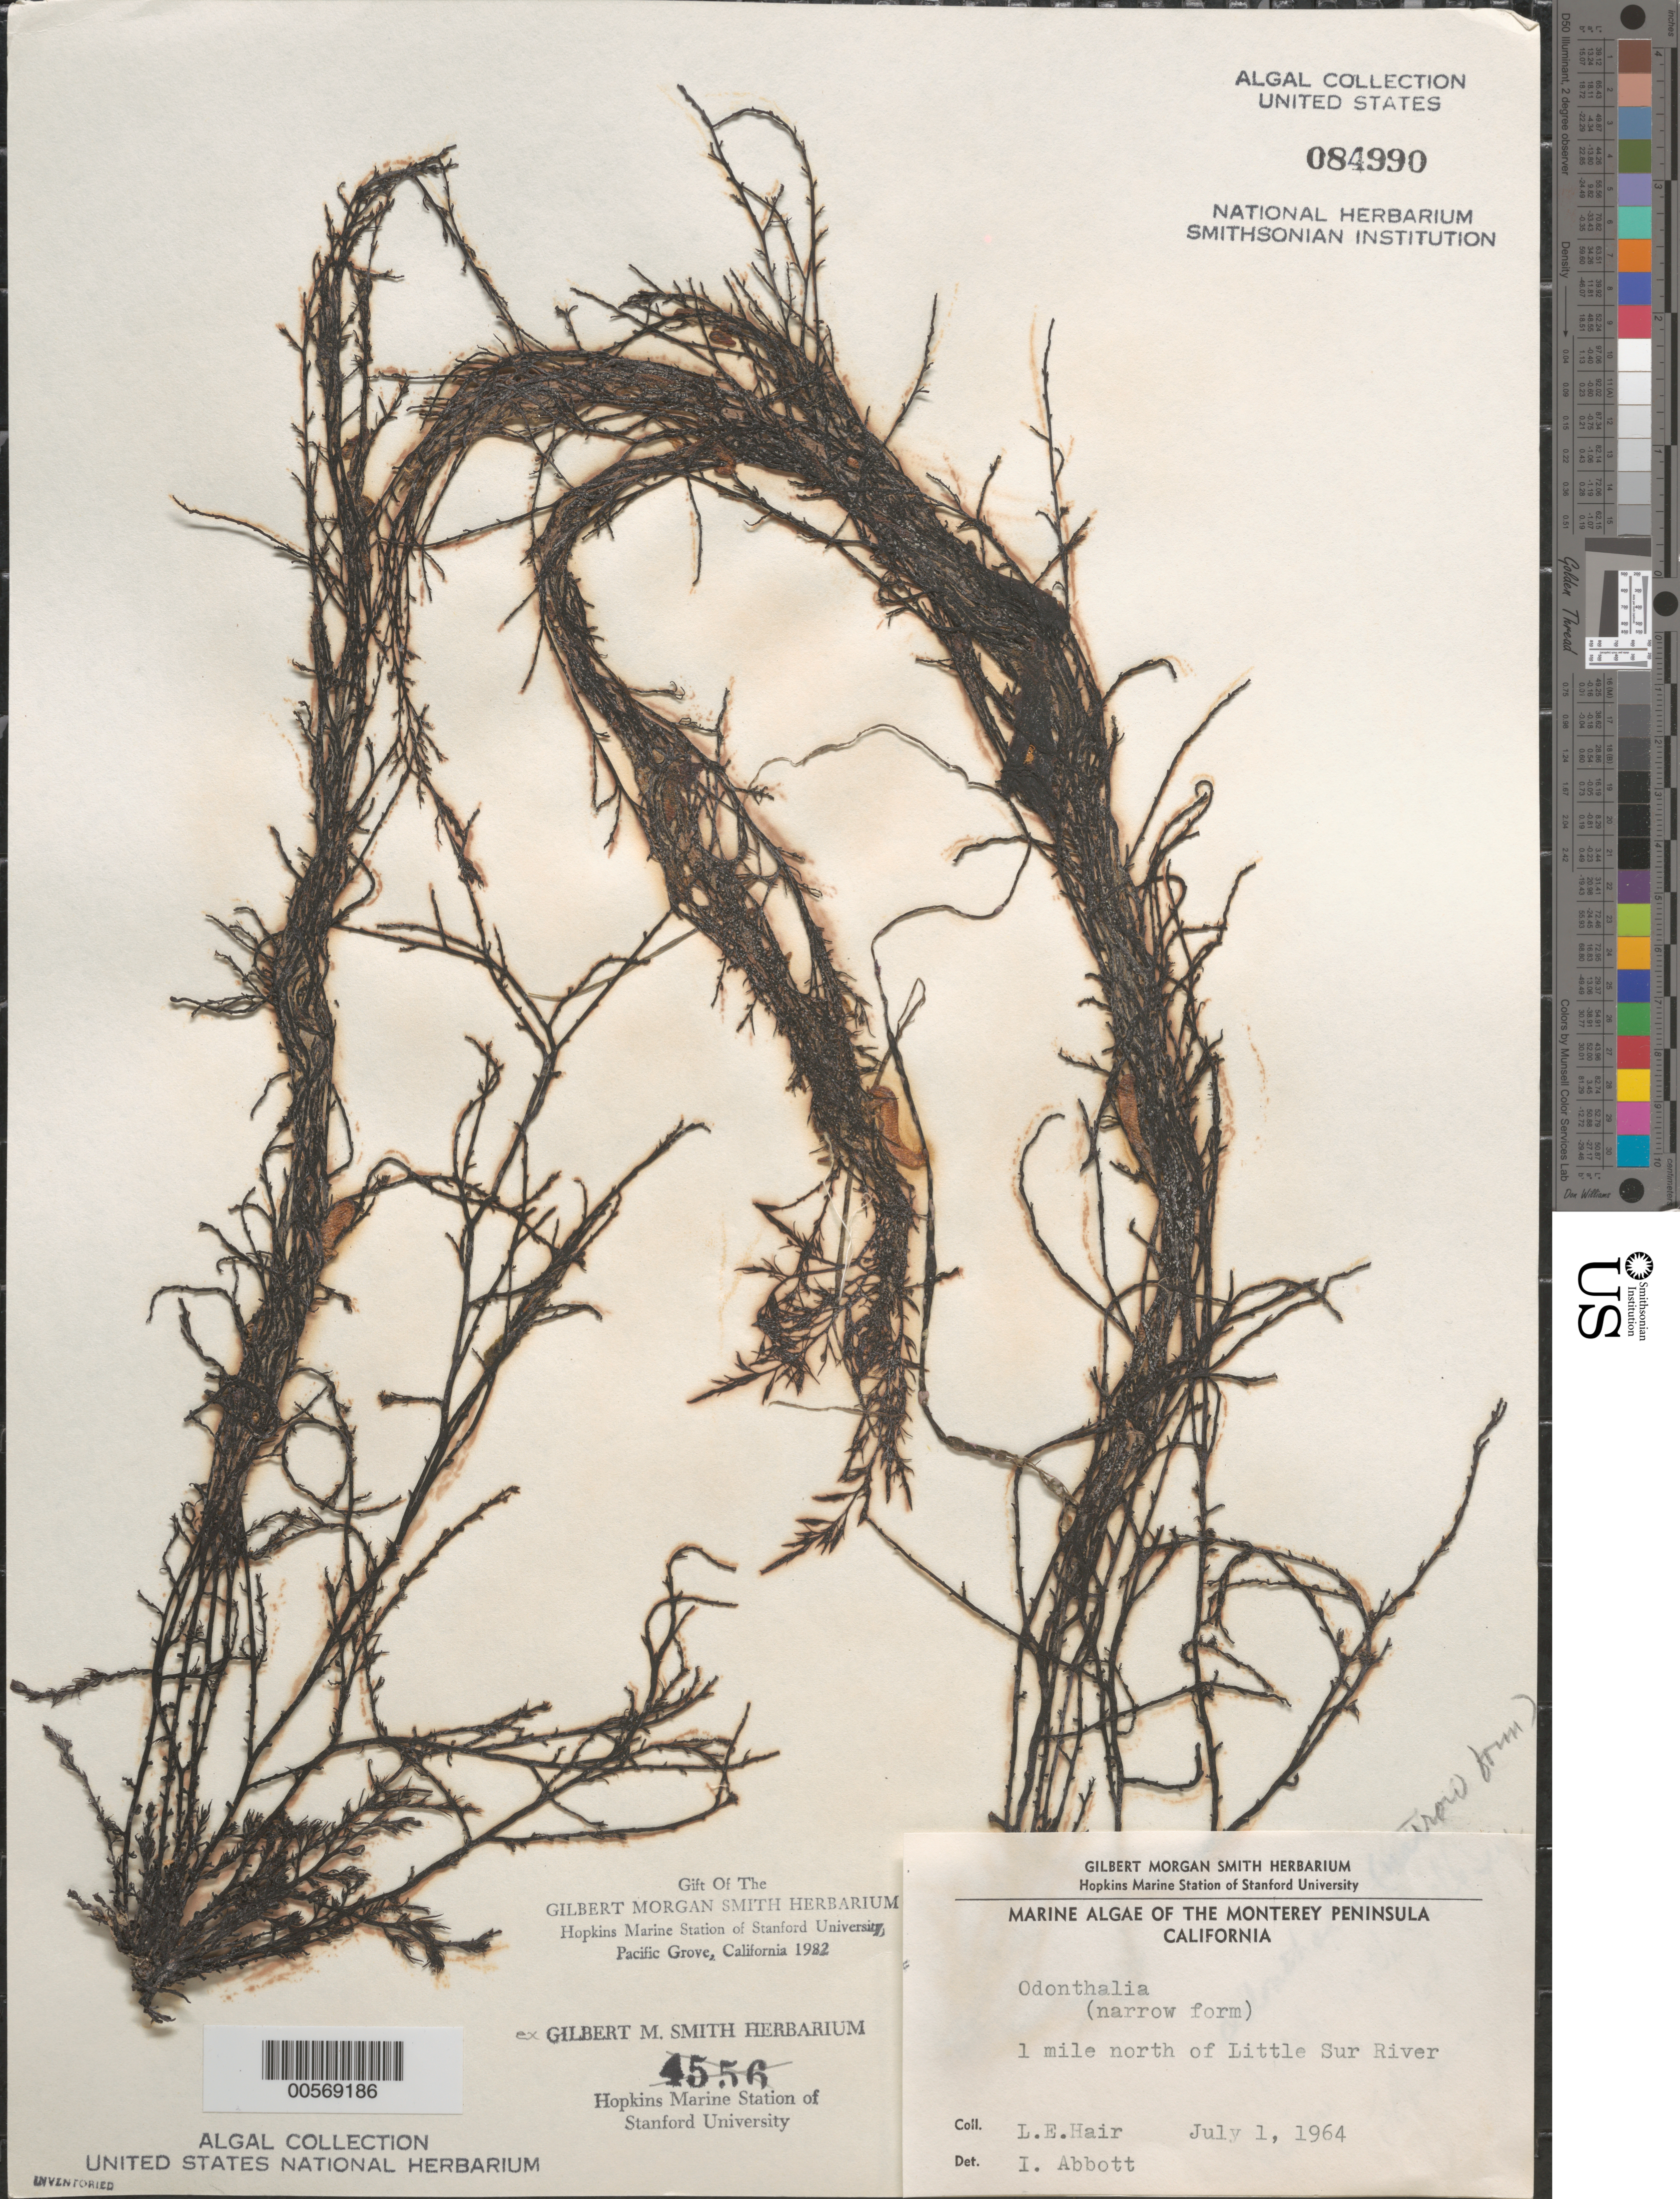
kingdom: Plantae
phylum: Rhodophyta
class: Florideophyceae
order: Ceramiales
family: Rhodomelaceae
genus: Odonthalia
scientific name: Odonthalia sp.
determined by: Abbott, Isabella A.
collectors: L. Hair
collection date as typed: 01 Jul 1964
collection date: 1964-07-01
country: United States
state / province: California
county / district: Monterey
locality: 1 mile north of Little Sur River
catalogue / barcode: US 84990